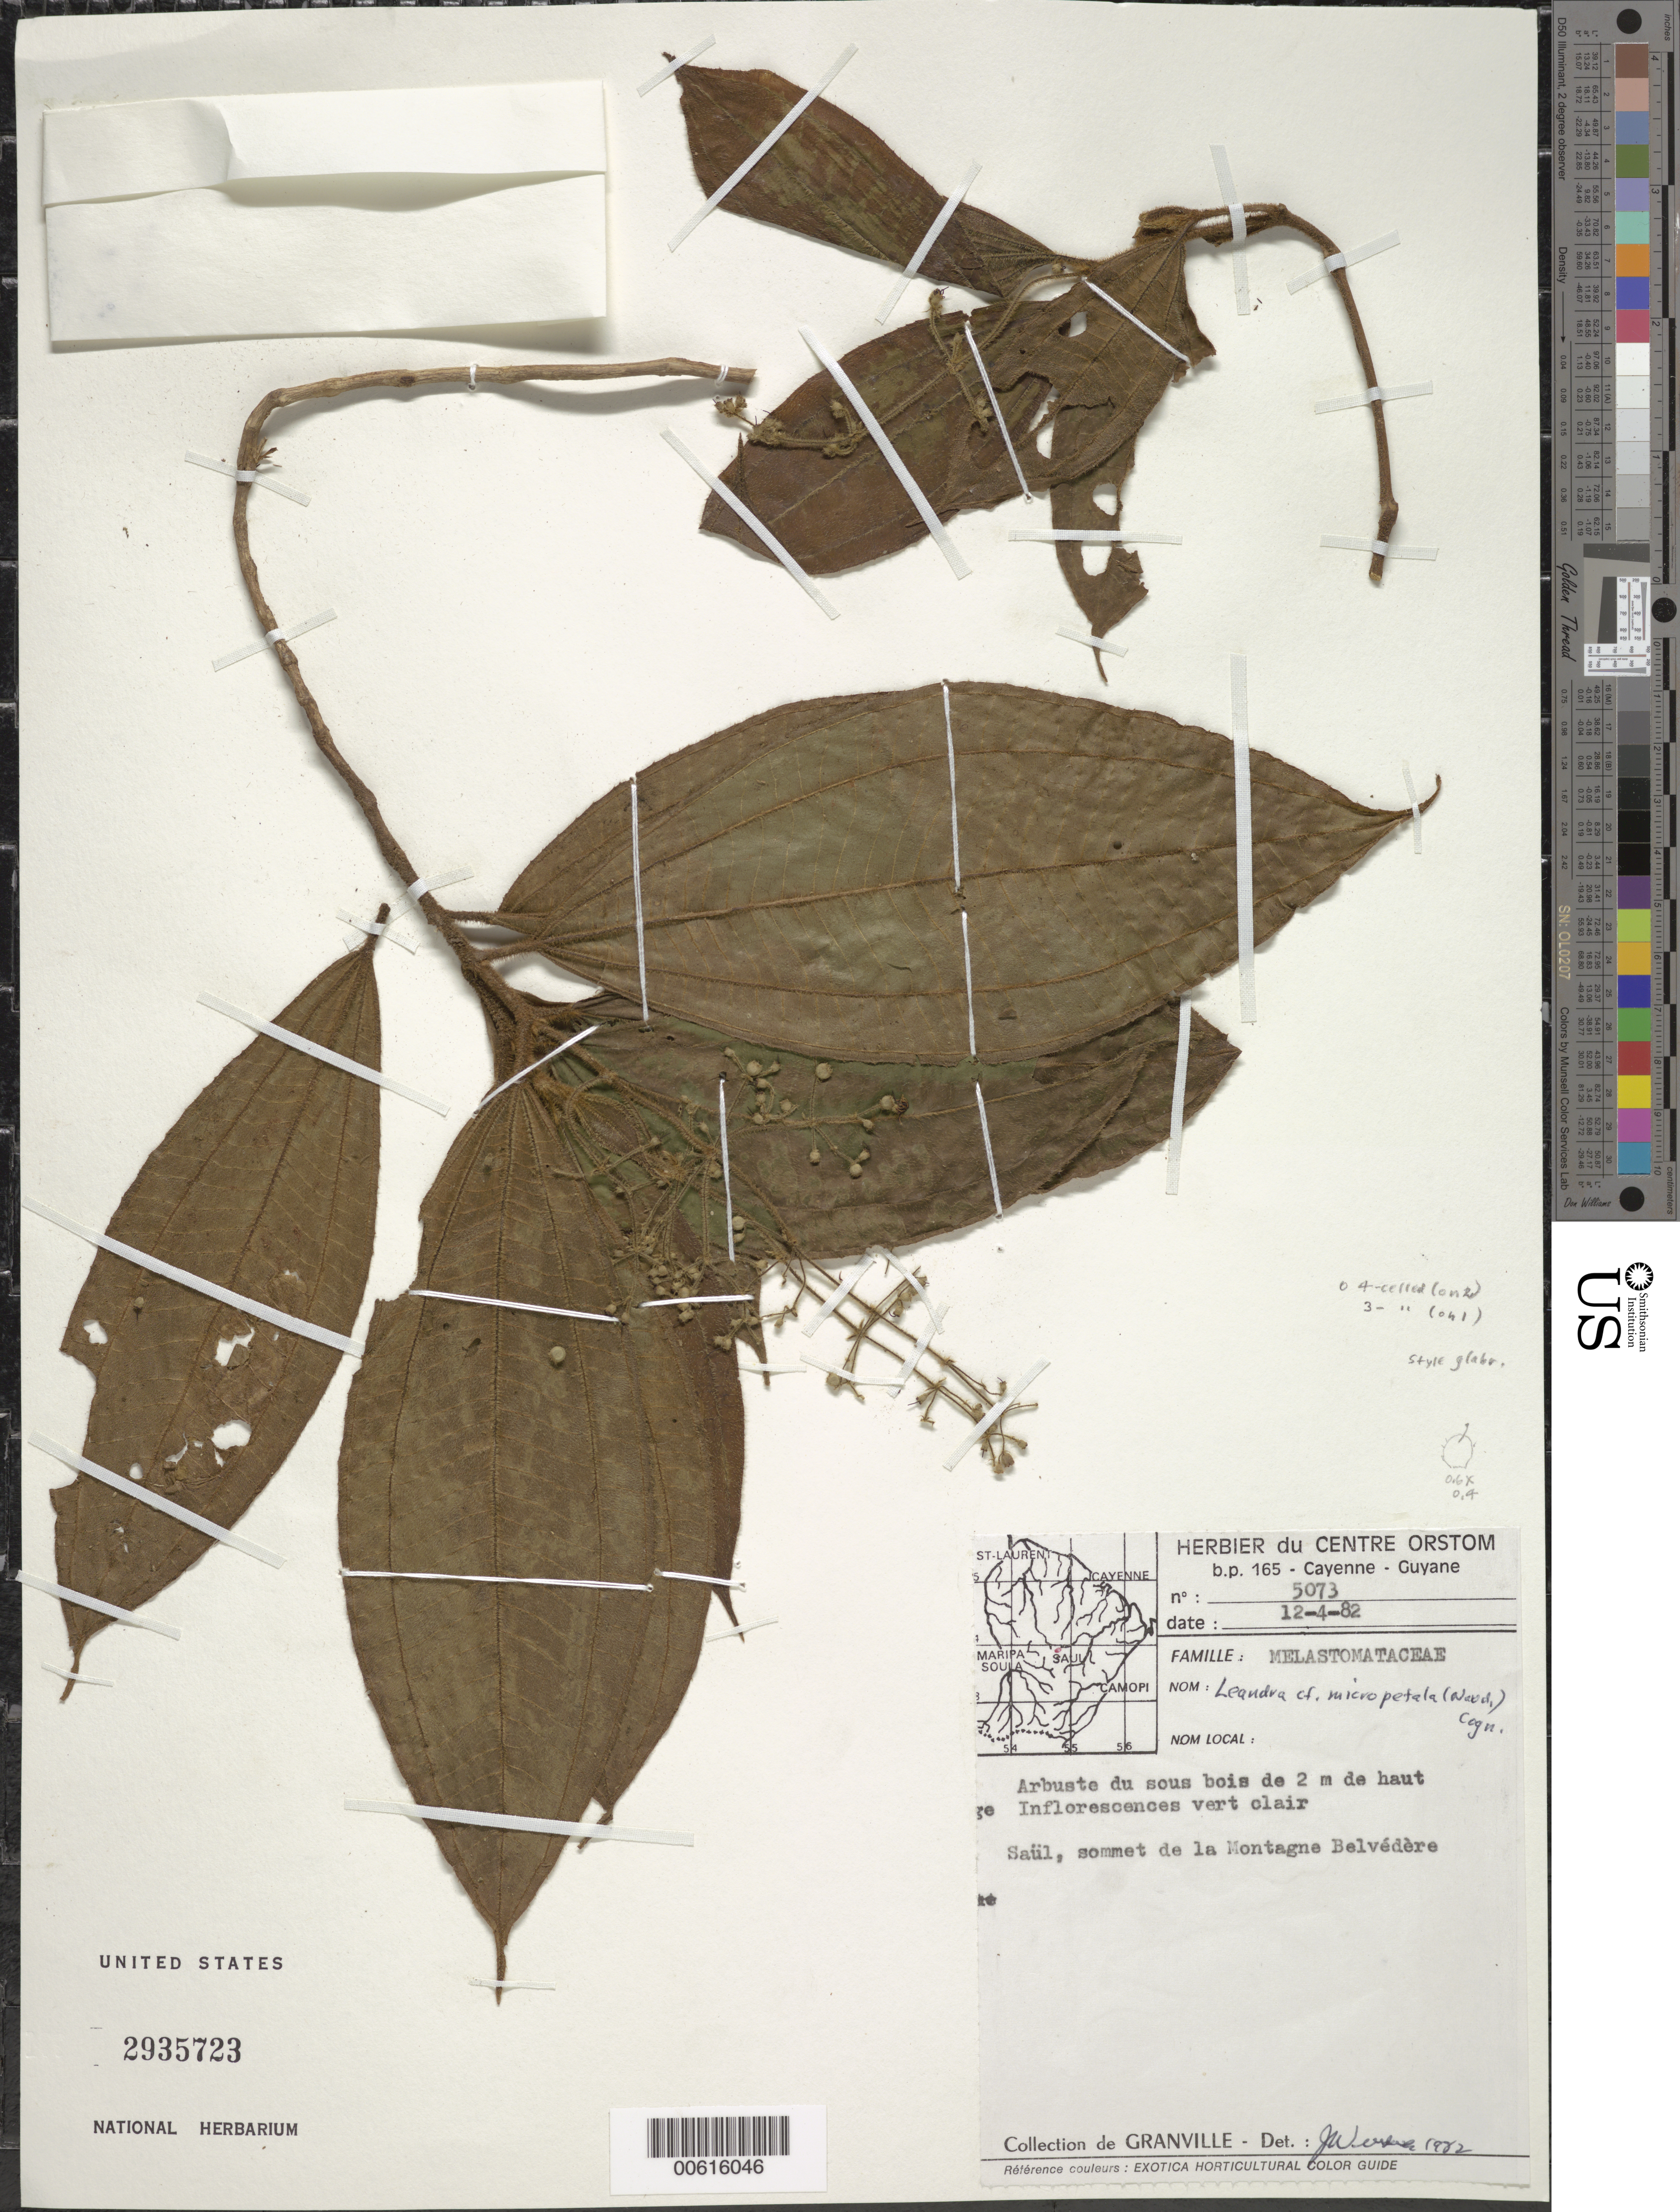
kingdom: Plantae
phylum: Tracheophyta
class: Magnoliopsida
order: Myrtales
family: Melastomataceae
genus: Leandra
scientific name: Leandra micropetala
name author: (Naudin) Cogn.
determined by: Wurdack, John J., (US), US (UNITED STATES)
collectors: J.-J. de Granville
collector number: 5073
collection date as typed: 12-Apr-82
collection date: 1982-04-12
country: French Guiana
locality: Saül, sommet de la Montagne Belvédère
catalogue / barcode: US 2935723